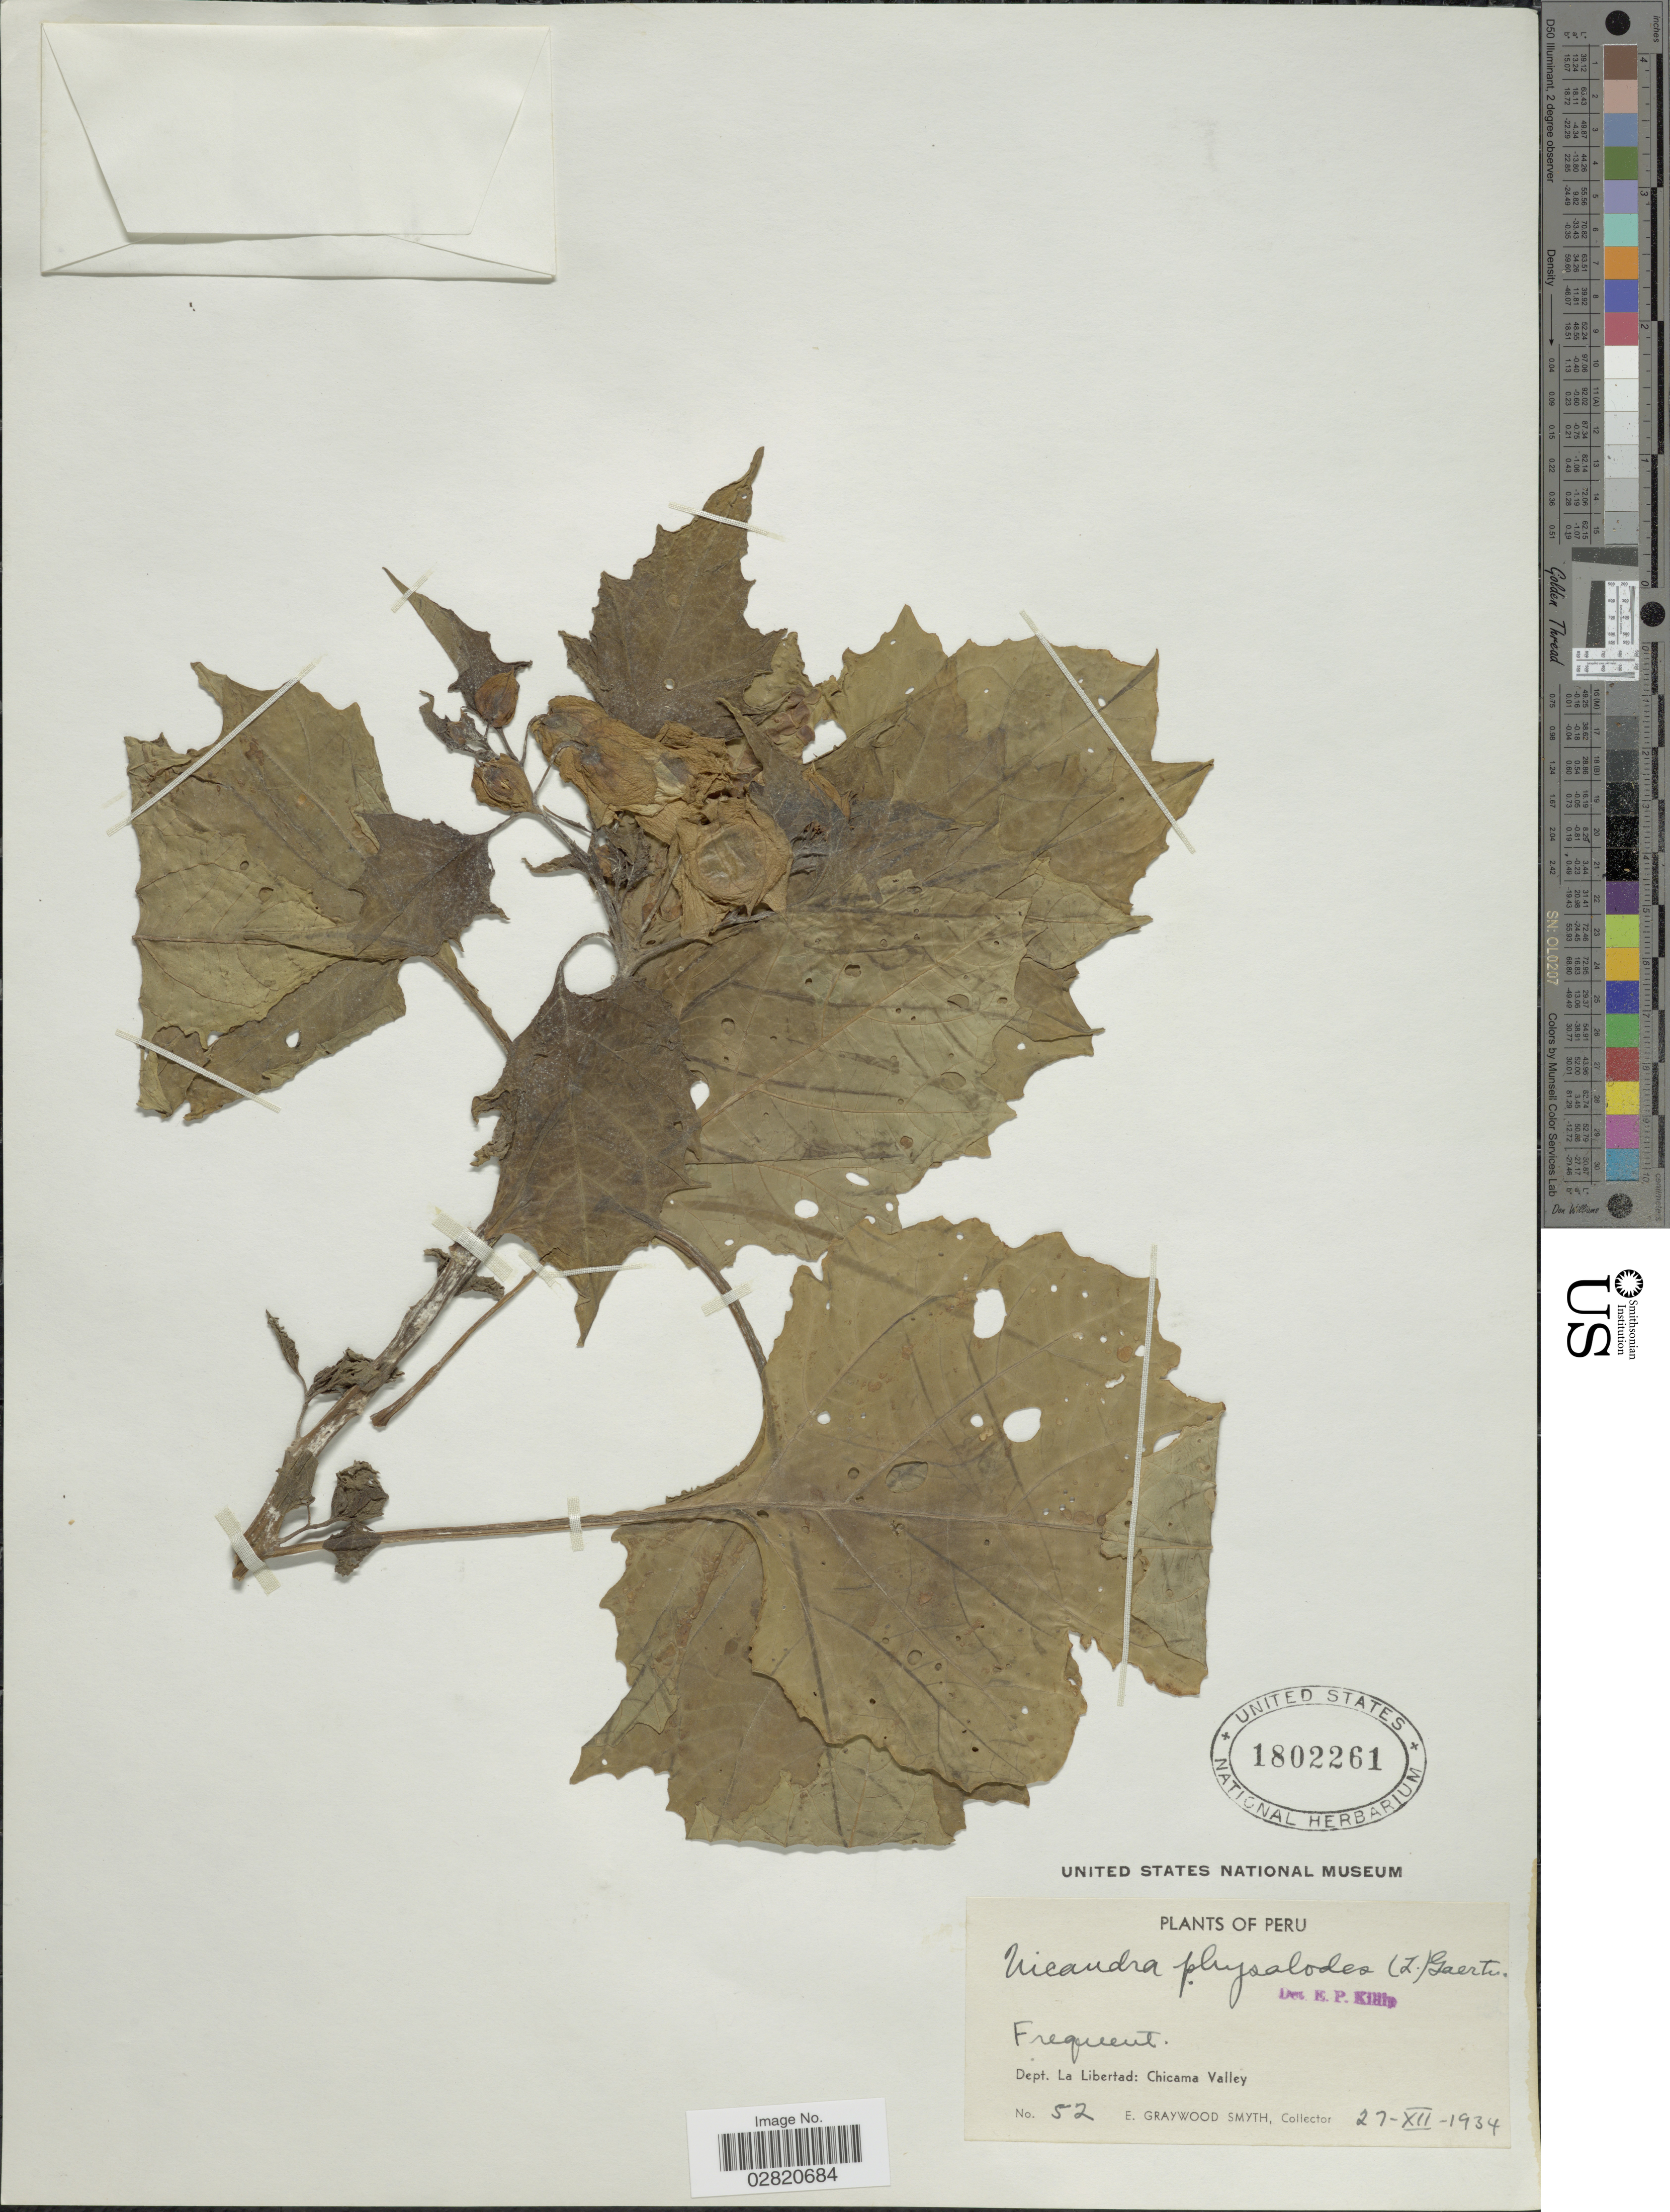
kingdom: Plantae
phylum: Tracheophyta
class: Magnoliopsida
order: Solanales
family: Solanaceae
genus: Nicandra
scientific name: Nicandra physalodes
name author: (L.) Gaertn.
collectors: E. G. Smyth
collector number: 52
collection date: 1934-12-27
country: Peru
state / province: La Libertad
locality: Dept. La Libertad: Chicama Valley.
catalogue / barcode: US 1802261